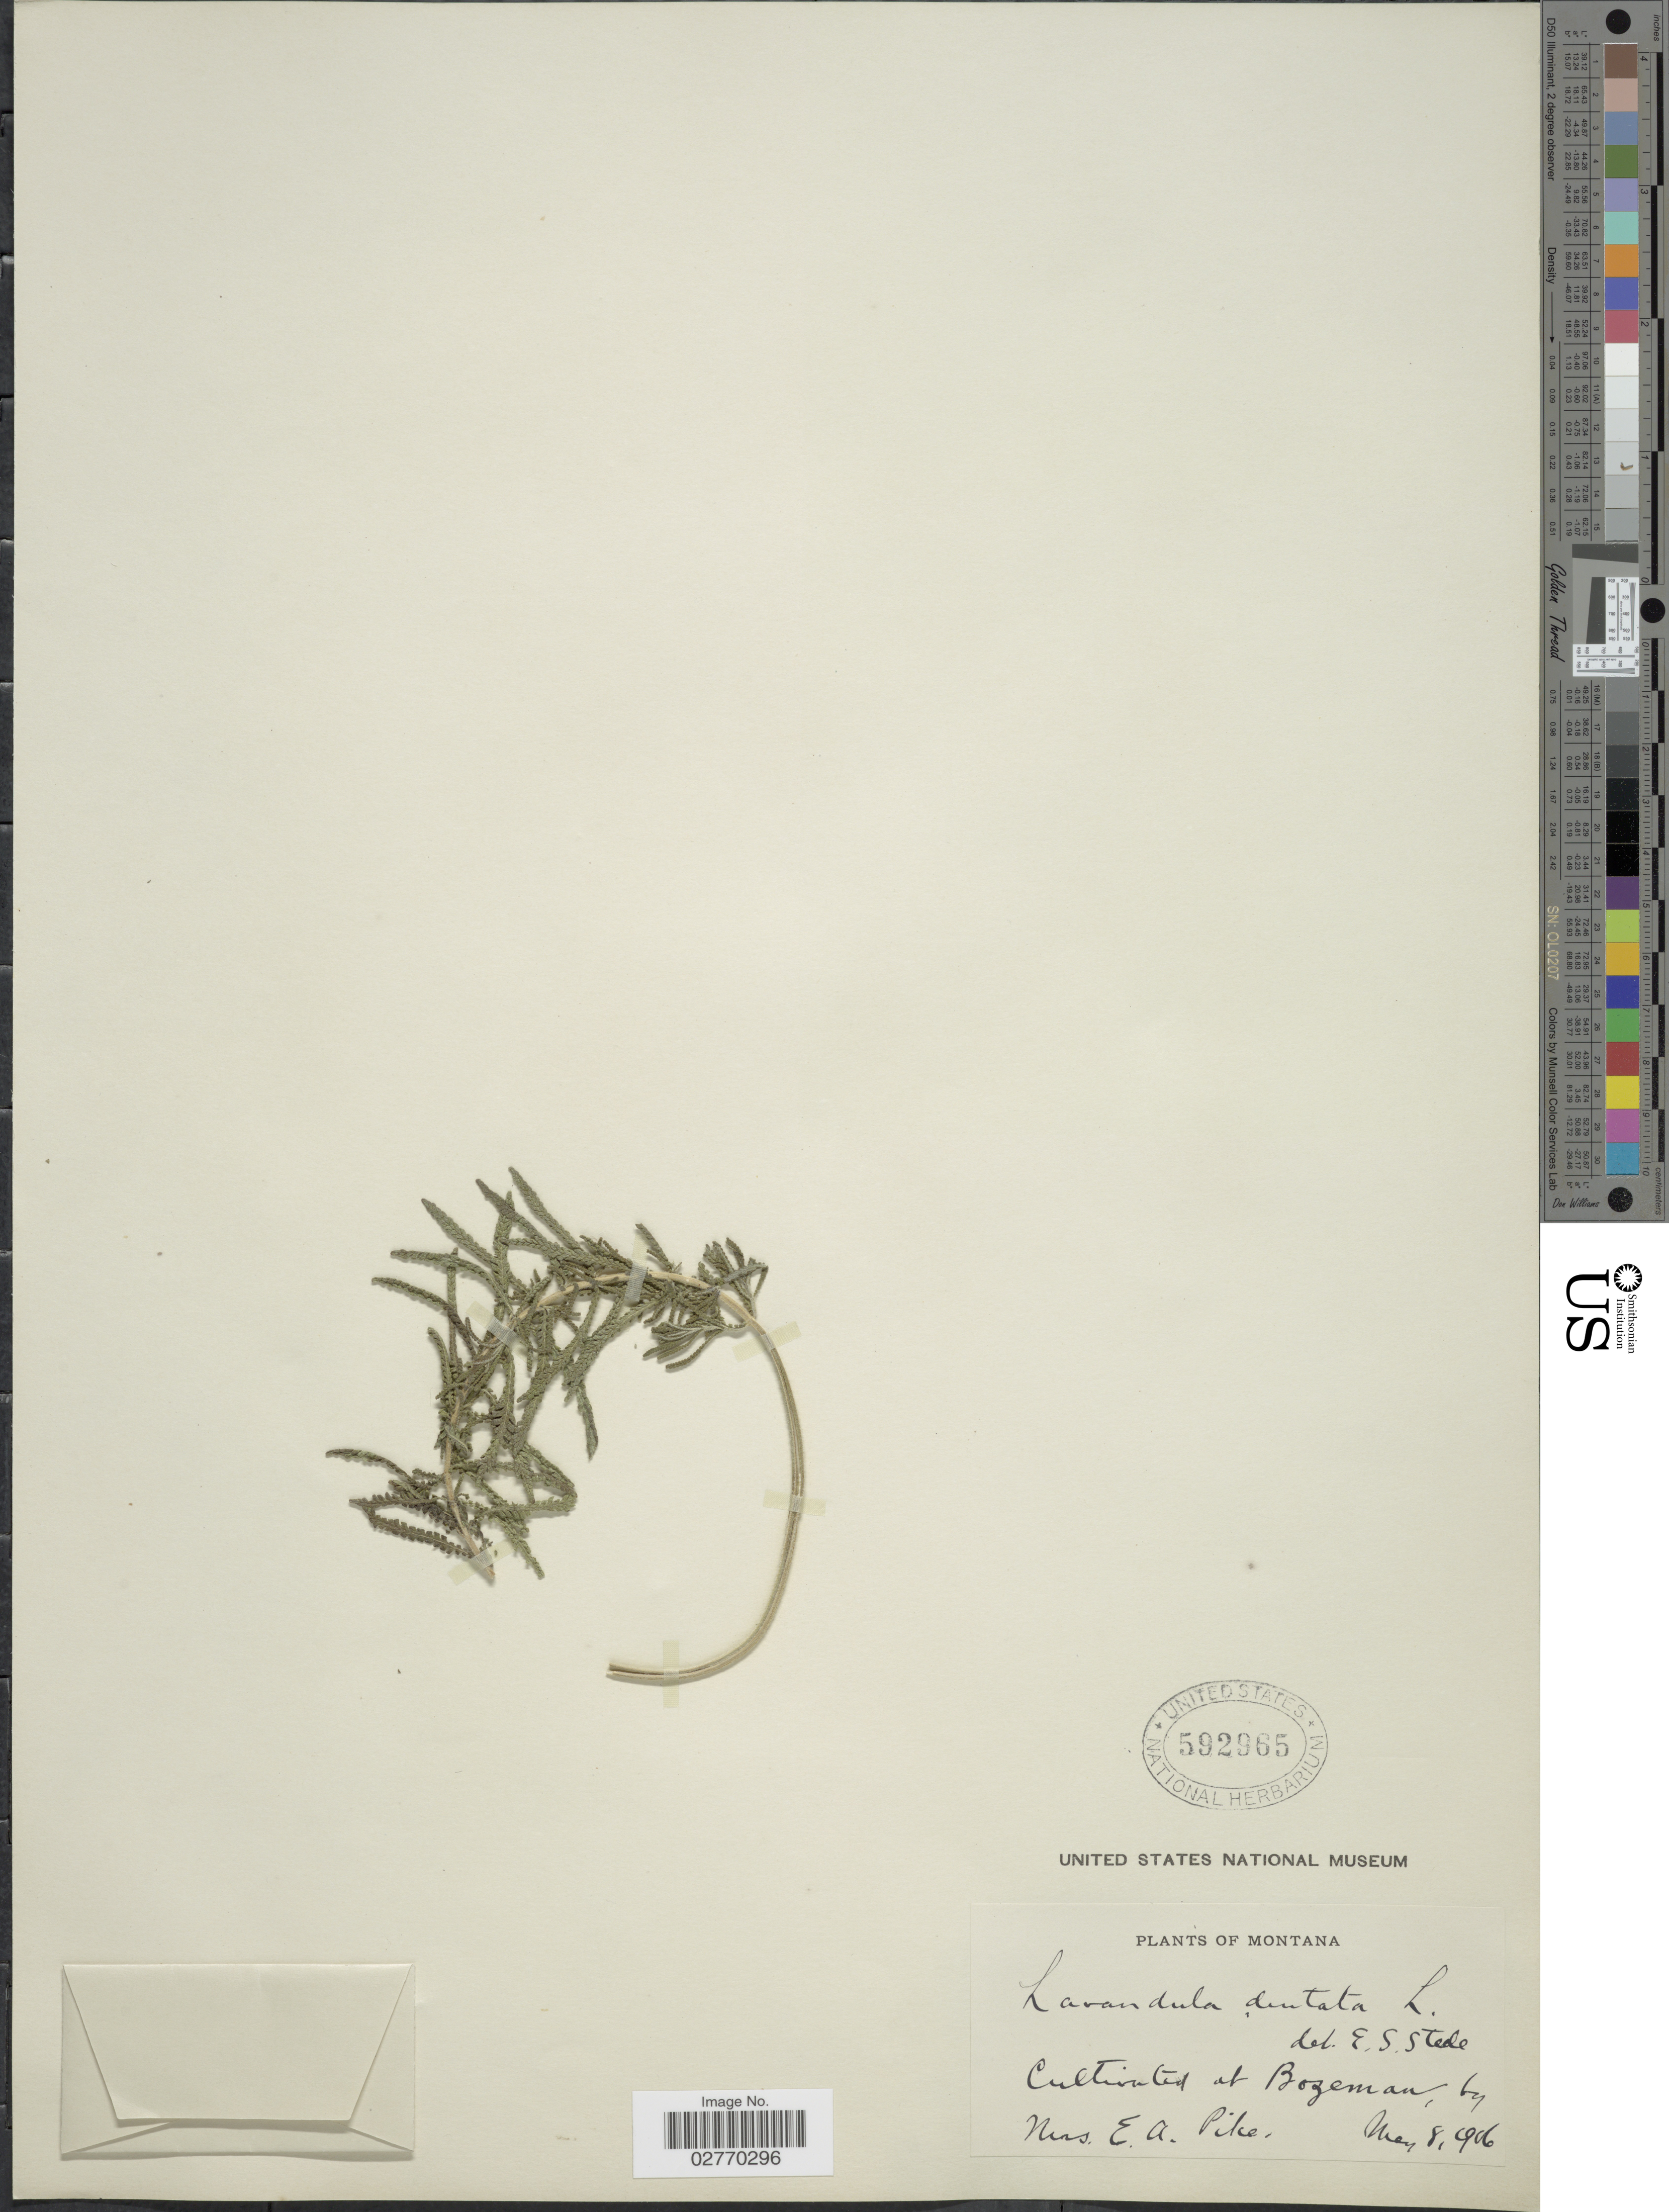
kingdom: Plantae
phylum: Tracheophyta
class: Magnoliopsida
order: Lamiales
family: Lamiaceae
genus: Lavandula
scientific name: Lavandula dentata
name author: L.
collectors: E. Pike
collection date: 1906-05-08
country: United States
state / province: Montana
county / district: Gallatin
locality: Bozeman.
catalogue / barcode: US 592965